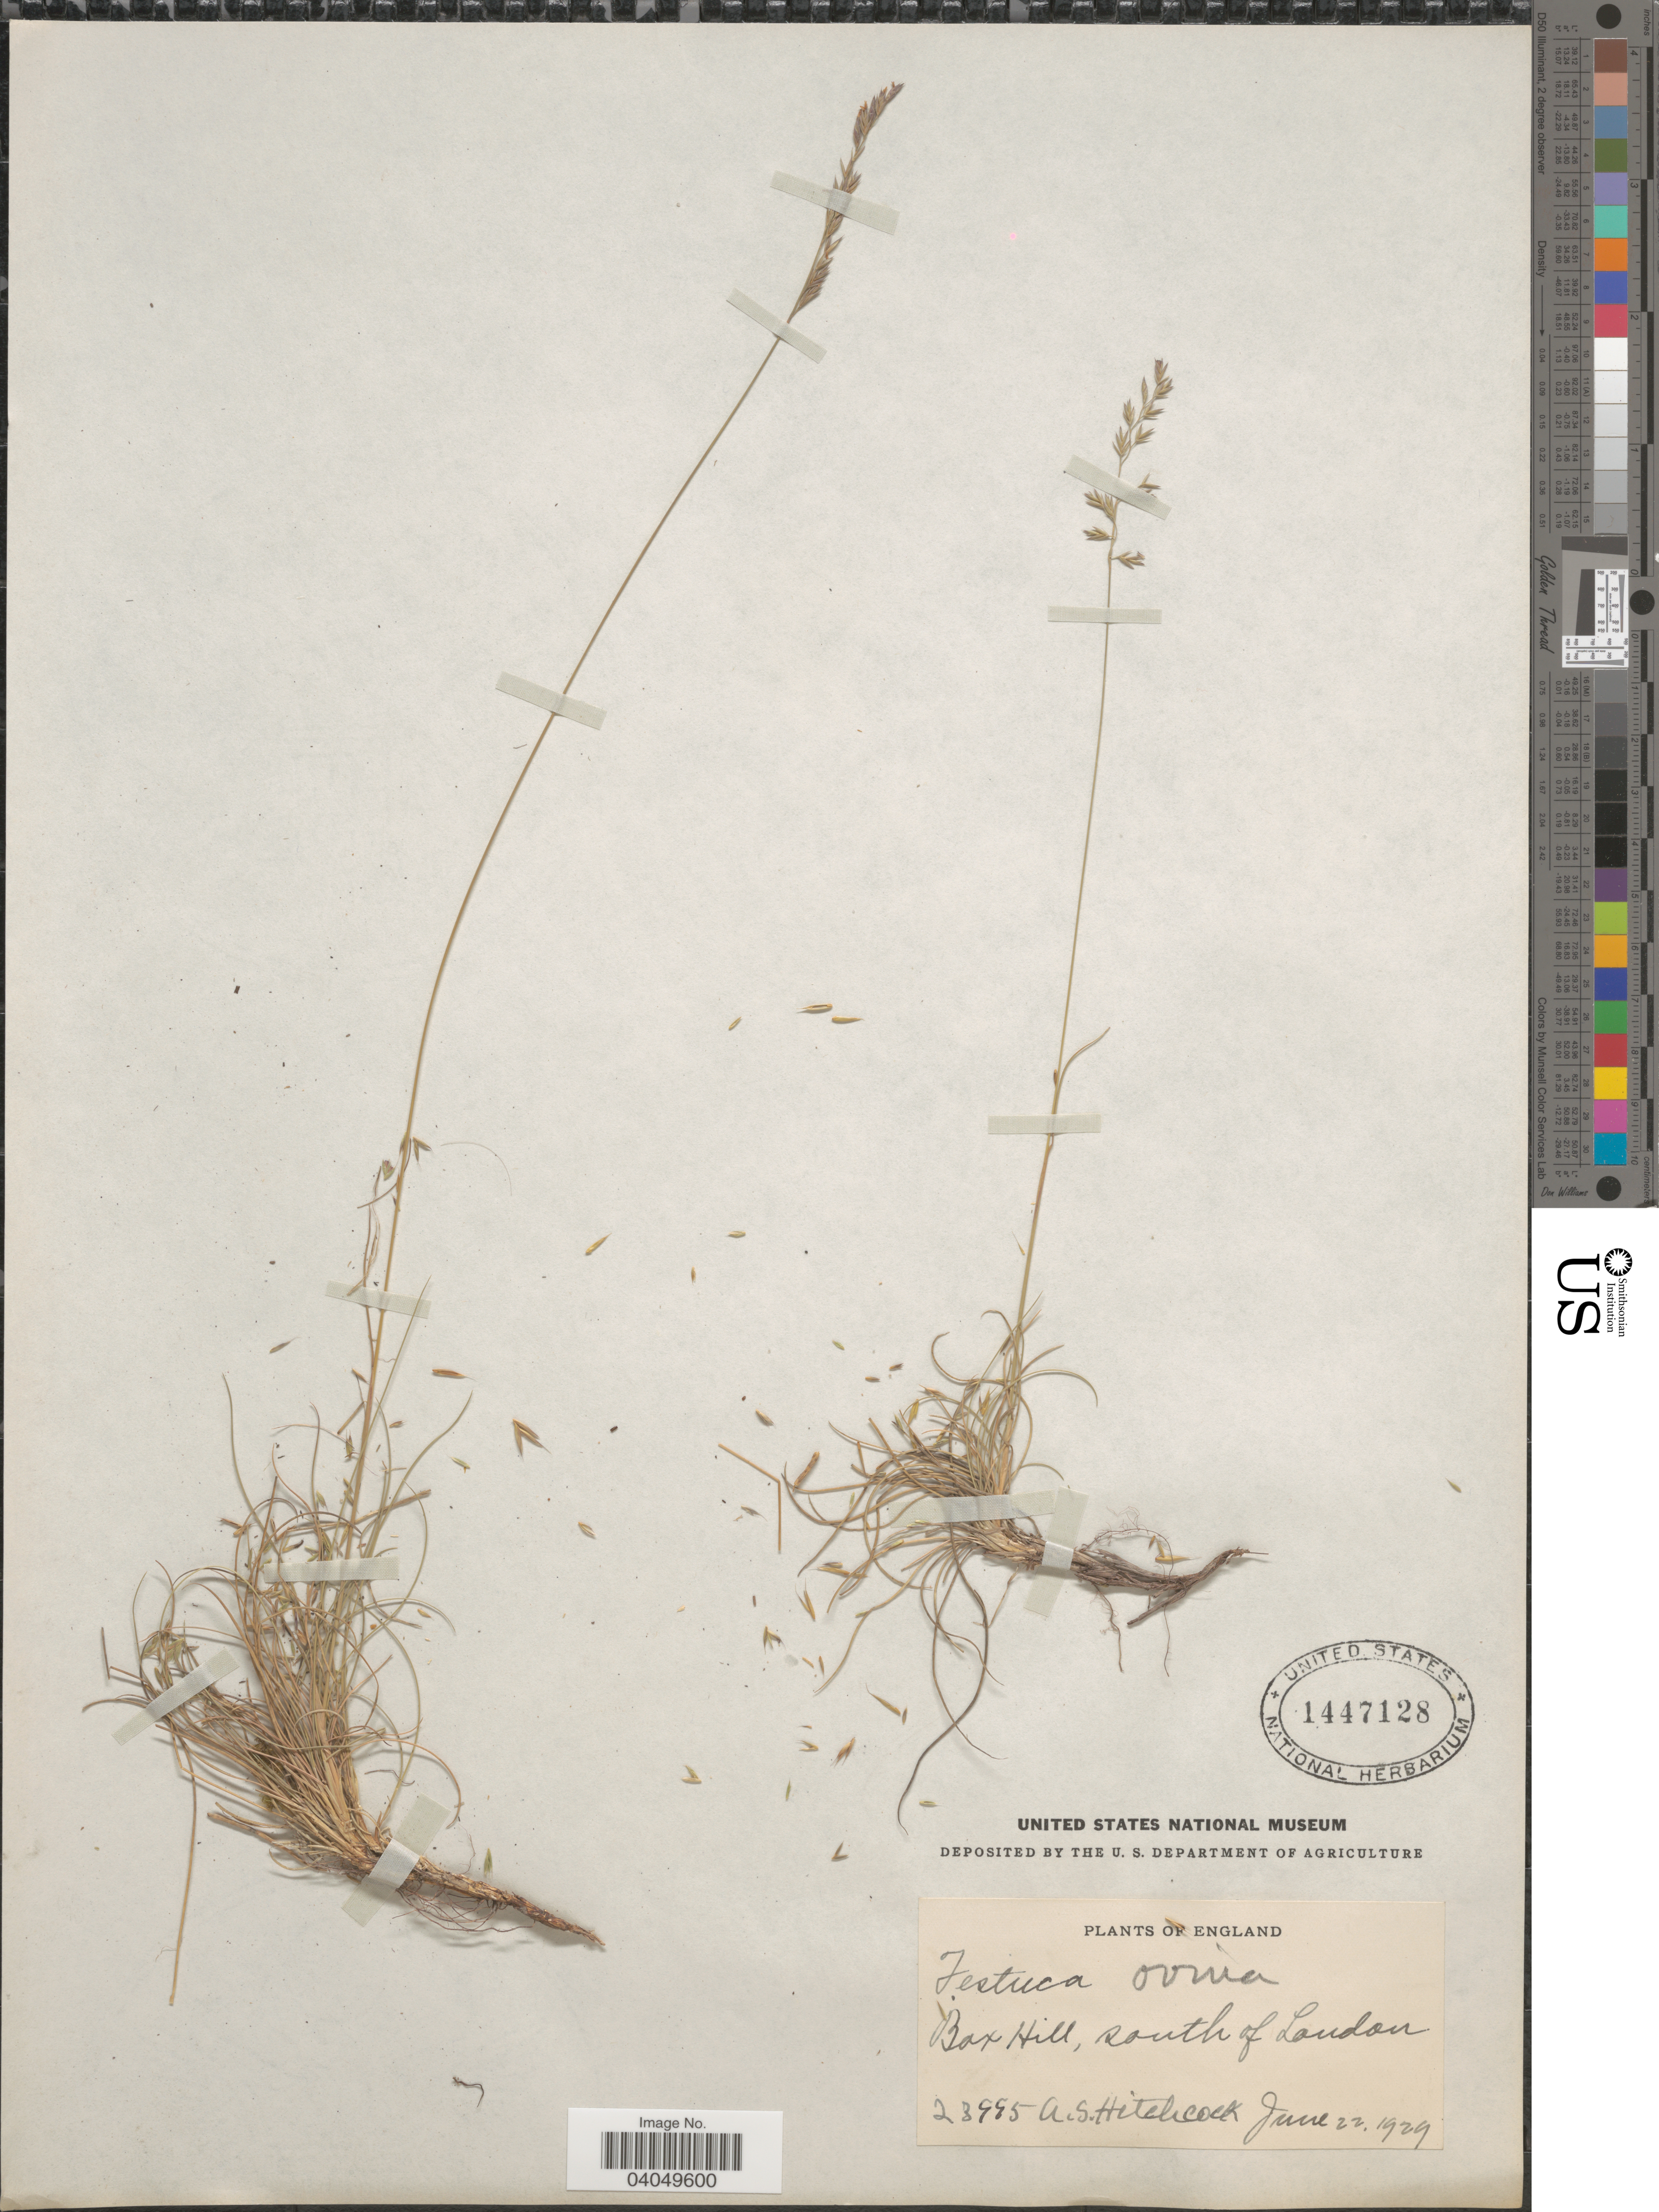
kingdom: Plantae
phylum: Tracheophyta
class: Liliopsida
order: Poales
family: Poaceae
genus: Festuca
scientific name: Festuca ovina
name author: L.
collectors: A. S. Hitchcock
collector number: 23995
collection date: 1929-06-22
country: United Kingdom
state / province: England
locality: Box Hill, south of London.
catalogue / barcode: US 1447128